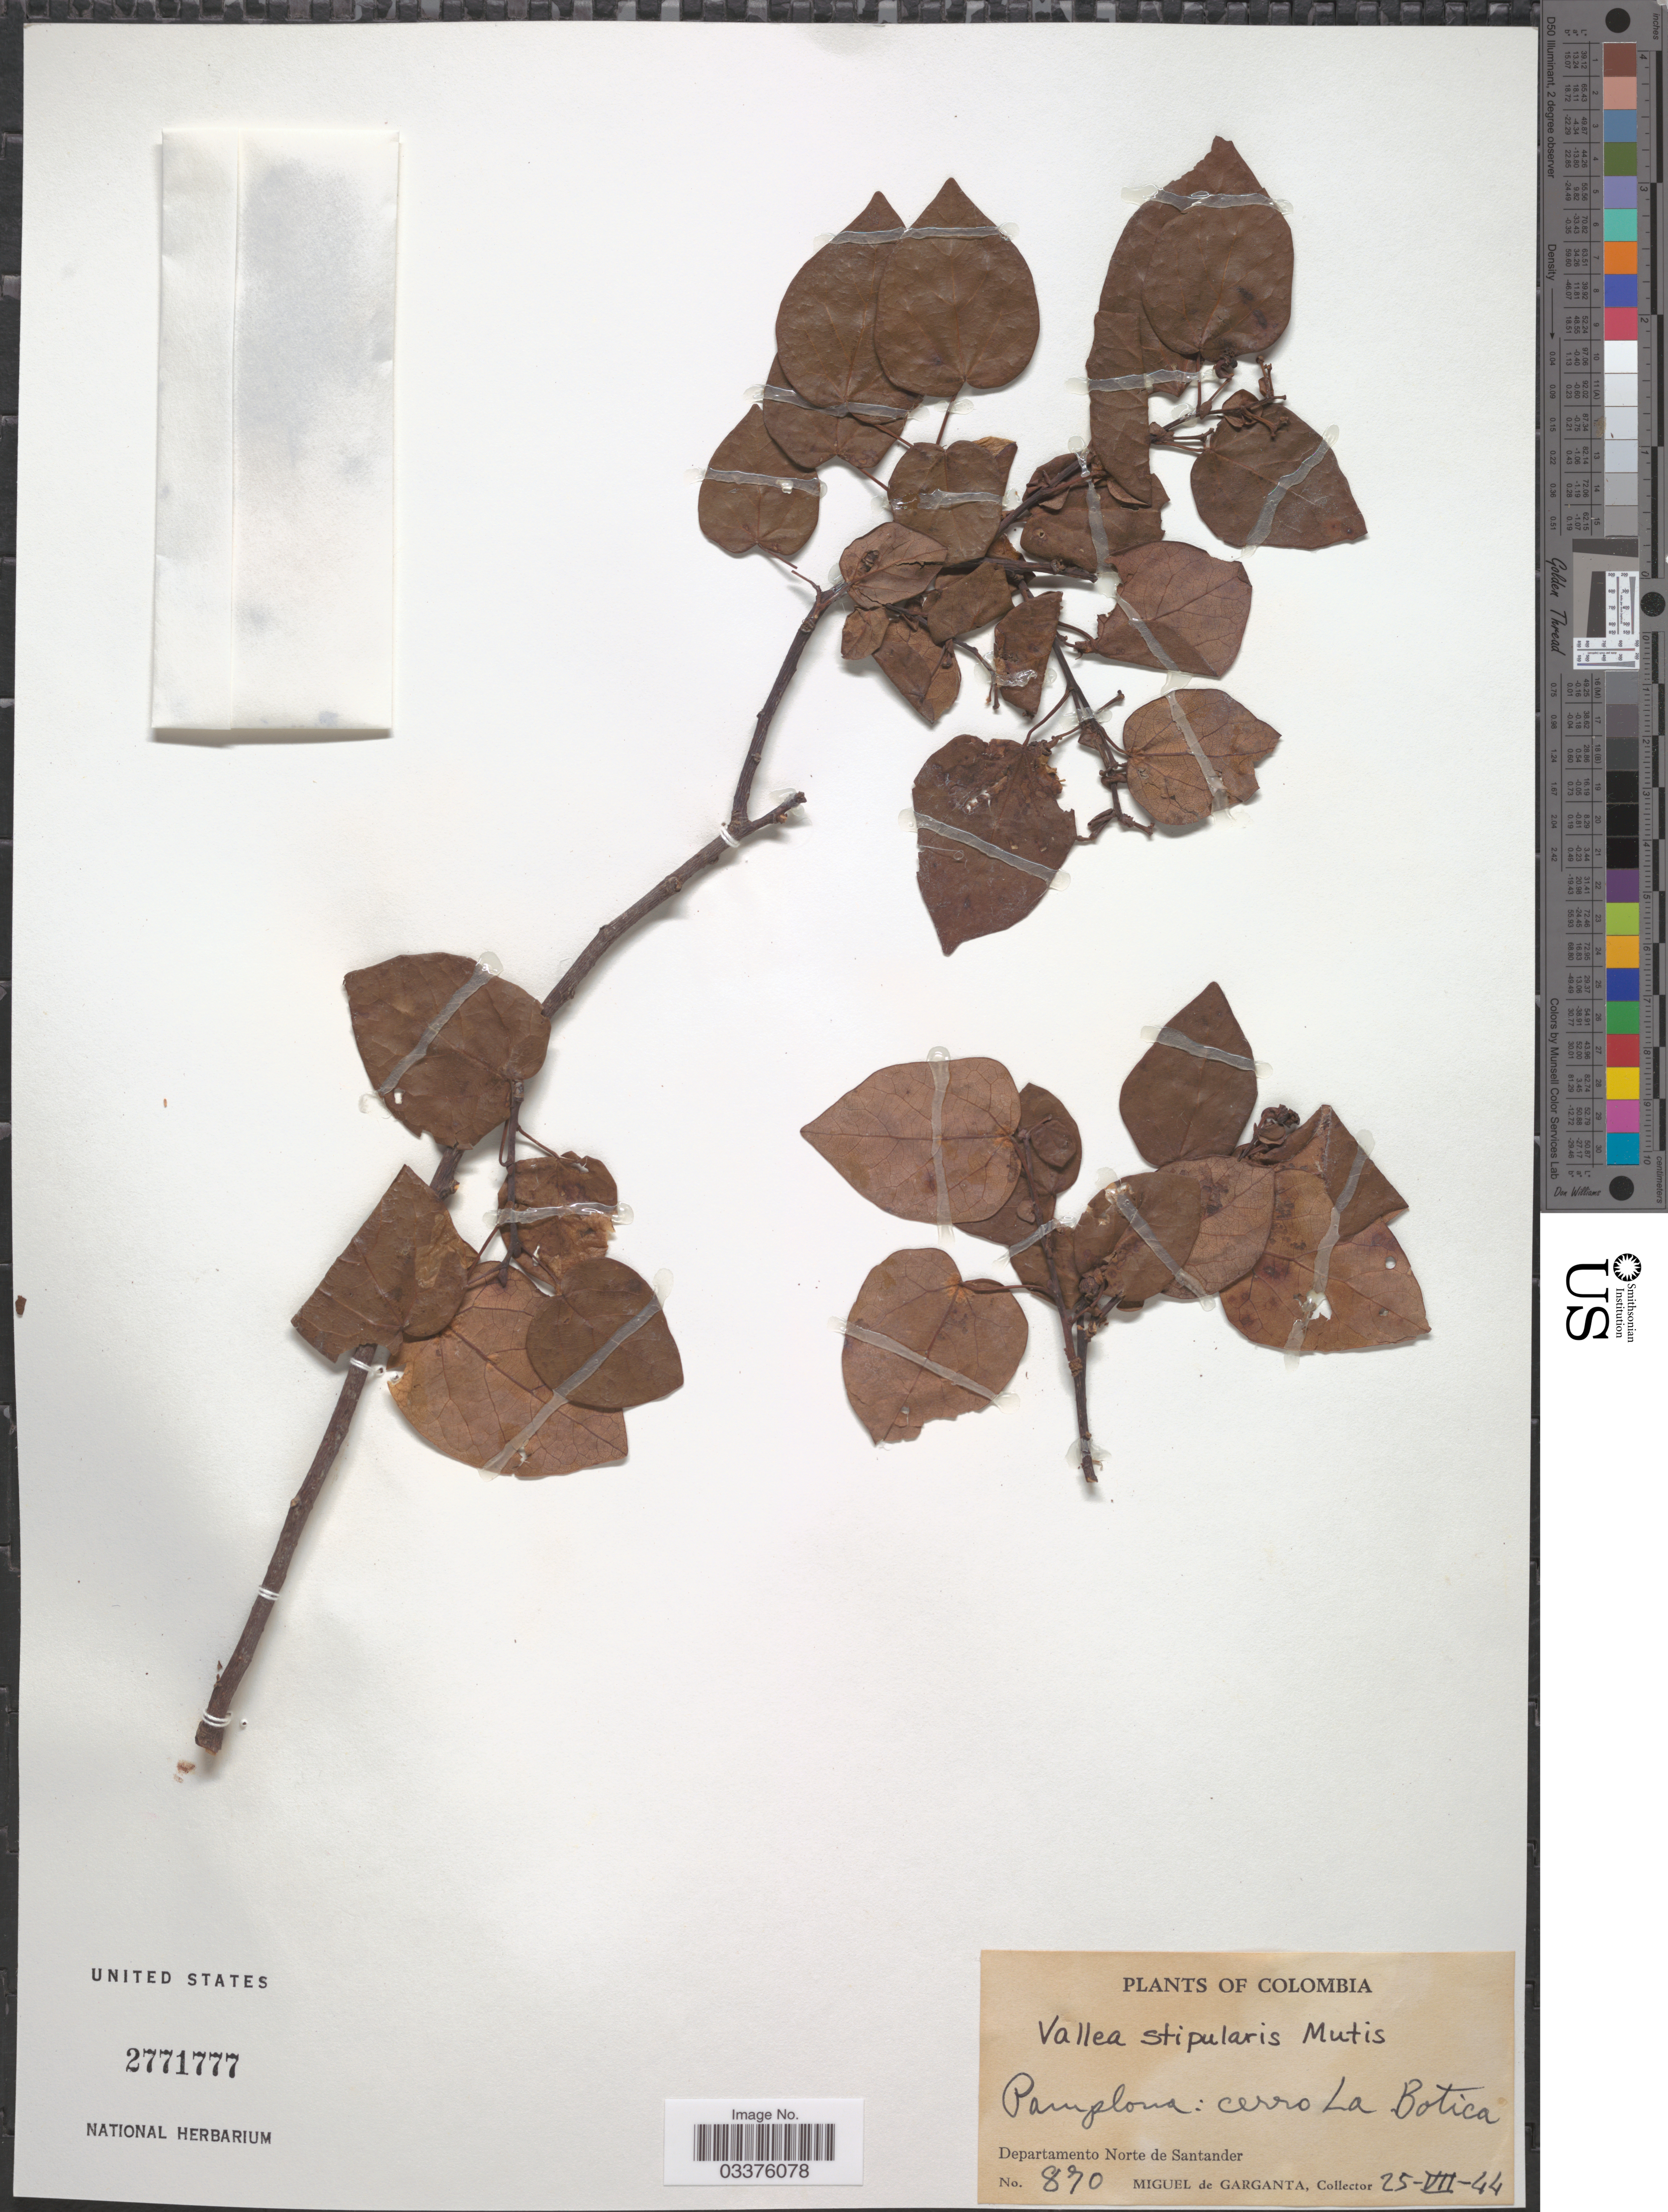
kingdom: Plantae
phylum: Tracheophyta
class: Magnoliopsida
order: Oxalidales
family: Elaeocarpaceae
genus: Vallea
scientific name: Vallea stipularis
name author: L. f.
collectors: M. Garganta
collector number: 870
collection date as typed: Transcribed d/m/y: 25/7/44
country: Colombia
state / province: Norte de Santander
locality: Pamplona: cerro La Botica, Departamento Norte de Santander.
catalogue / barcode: US 2771777